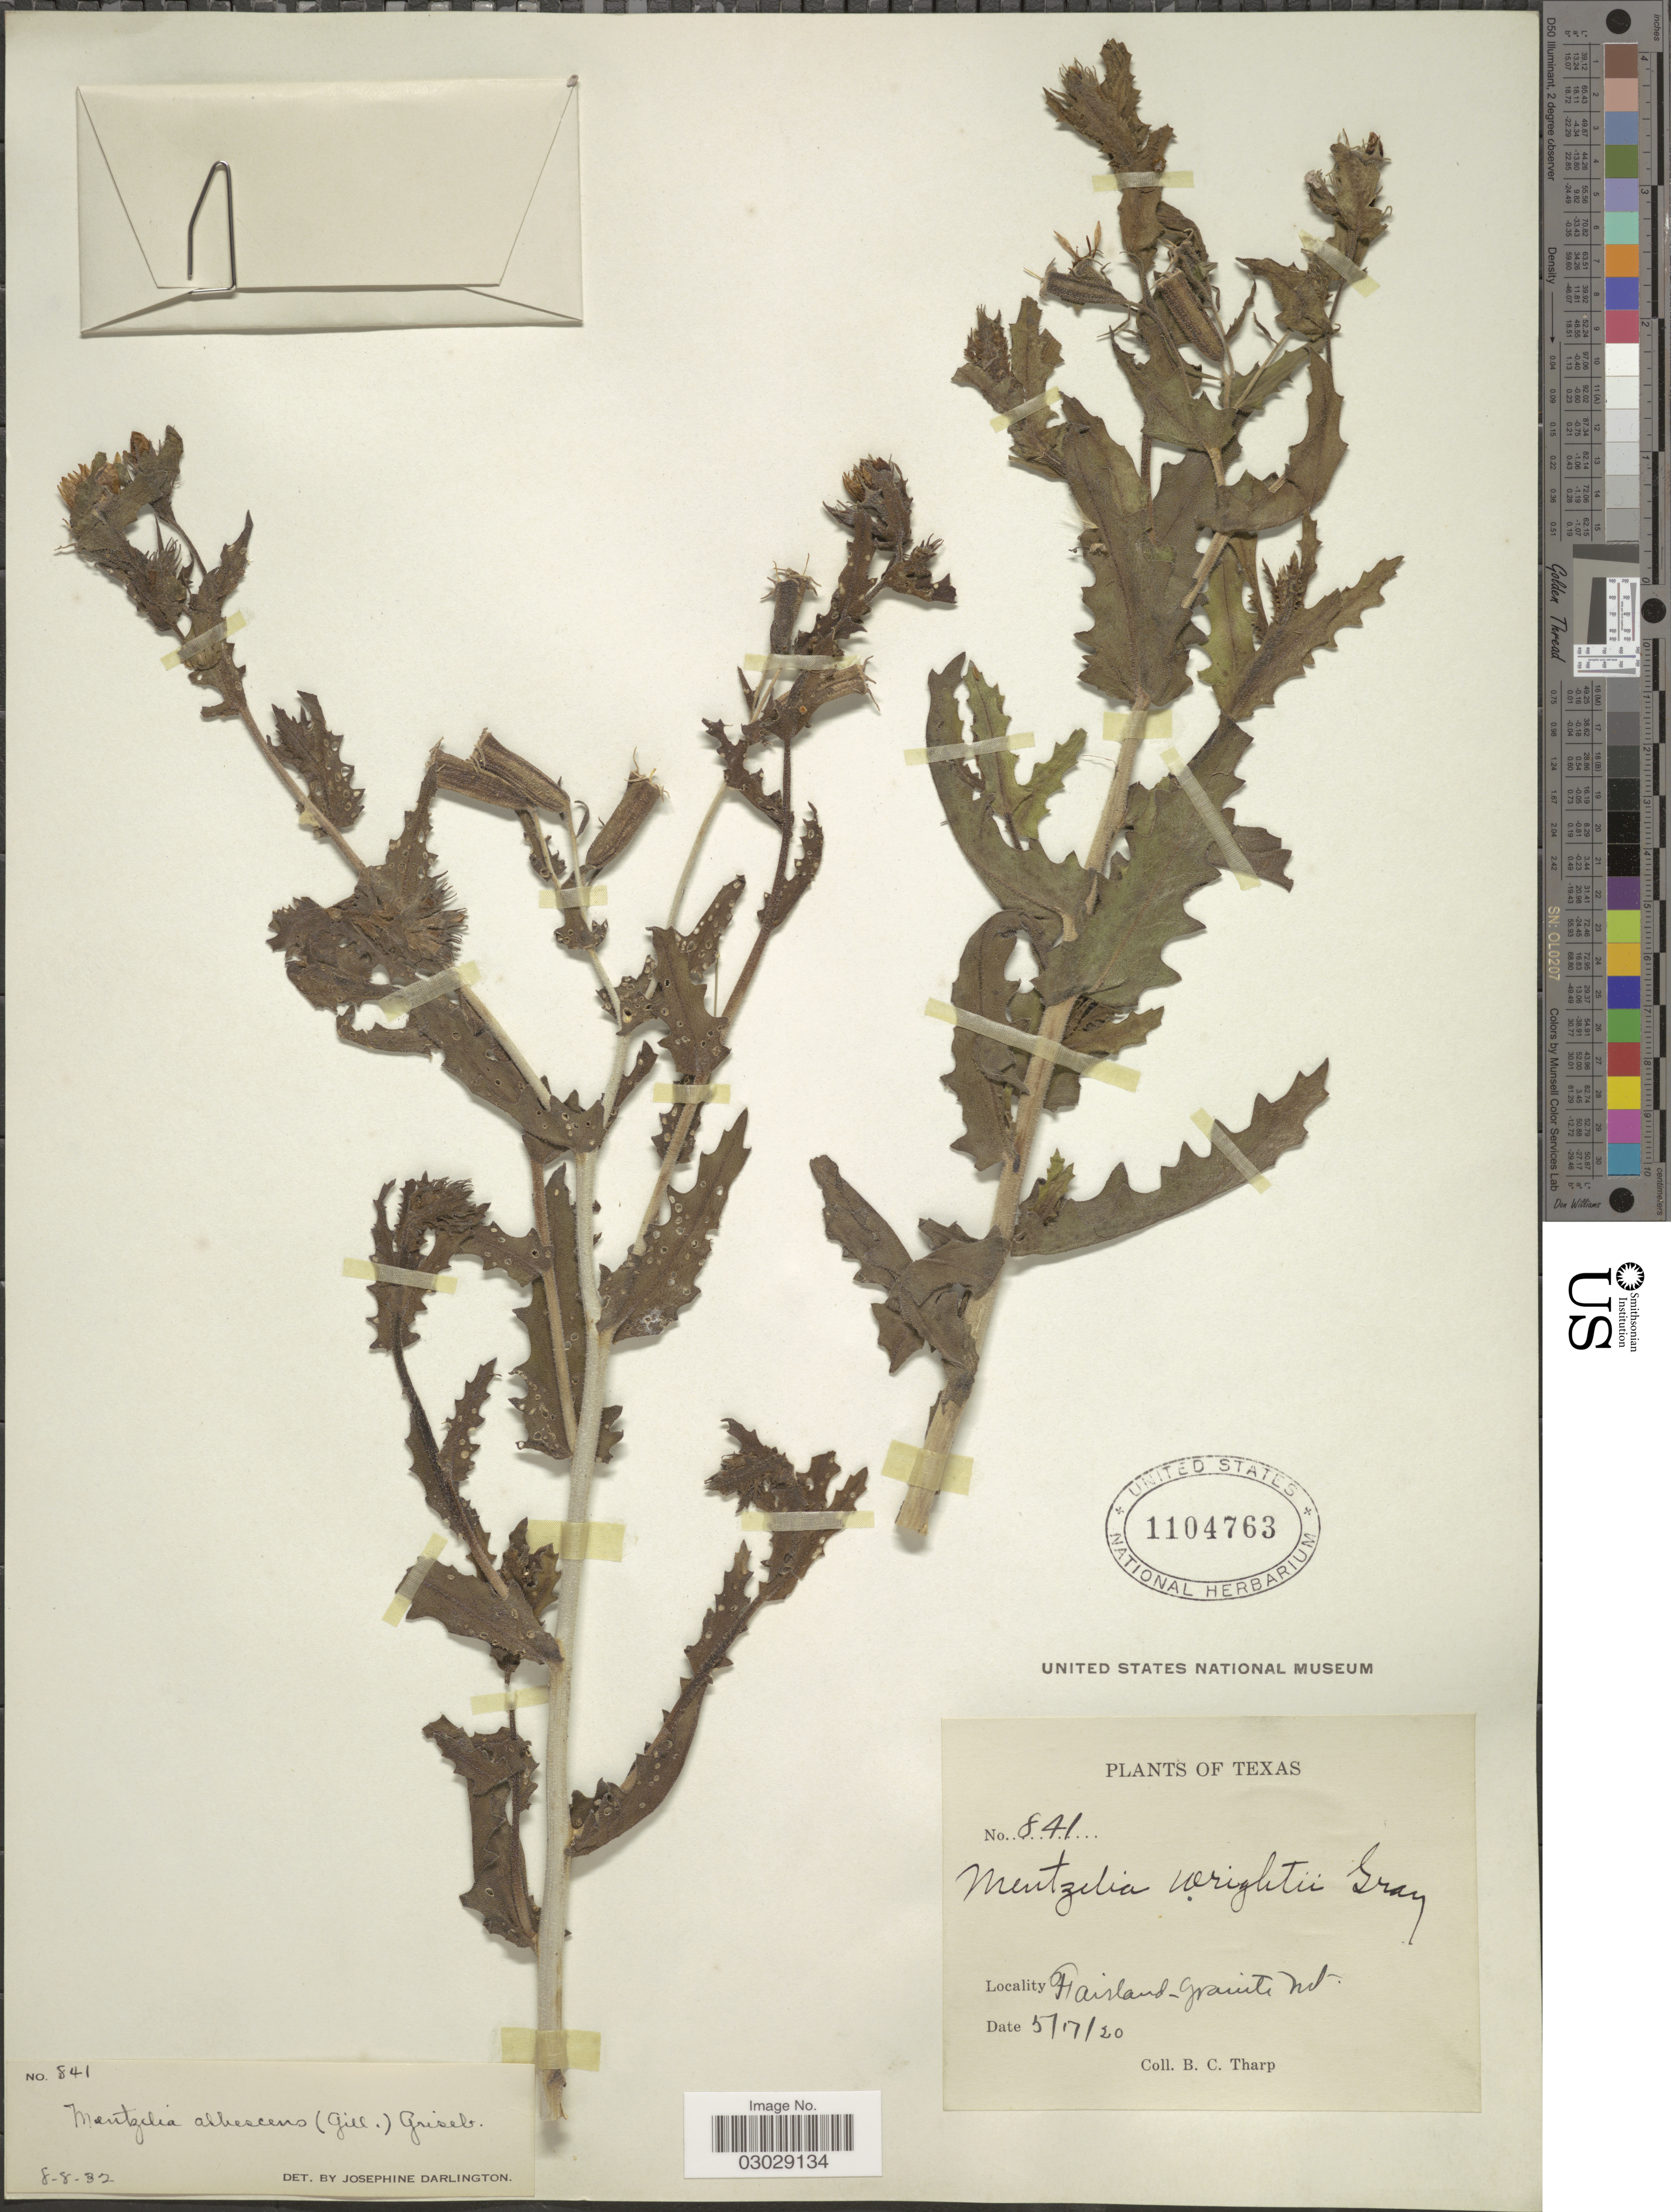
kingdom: Plantae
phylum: Tracheophyta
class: Magnoliopsida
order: Cornales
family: Loasaceae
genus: Mentzelia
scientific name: Mentzelia albescens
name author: (Gillies ex Arn.) Griseb.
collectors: B. C. Tharp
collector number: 841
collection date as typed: Transcribed d/m/y: 17/5/20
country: United States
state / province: Texas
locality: Fairland-Granite Mt.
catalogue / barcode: US 1104763